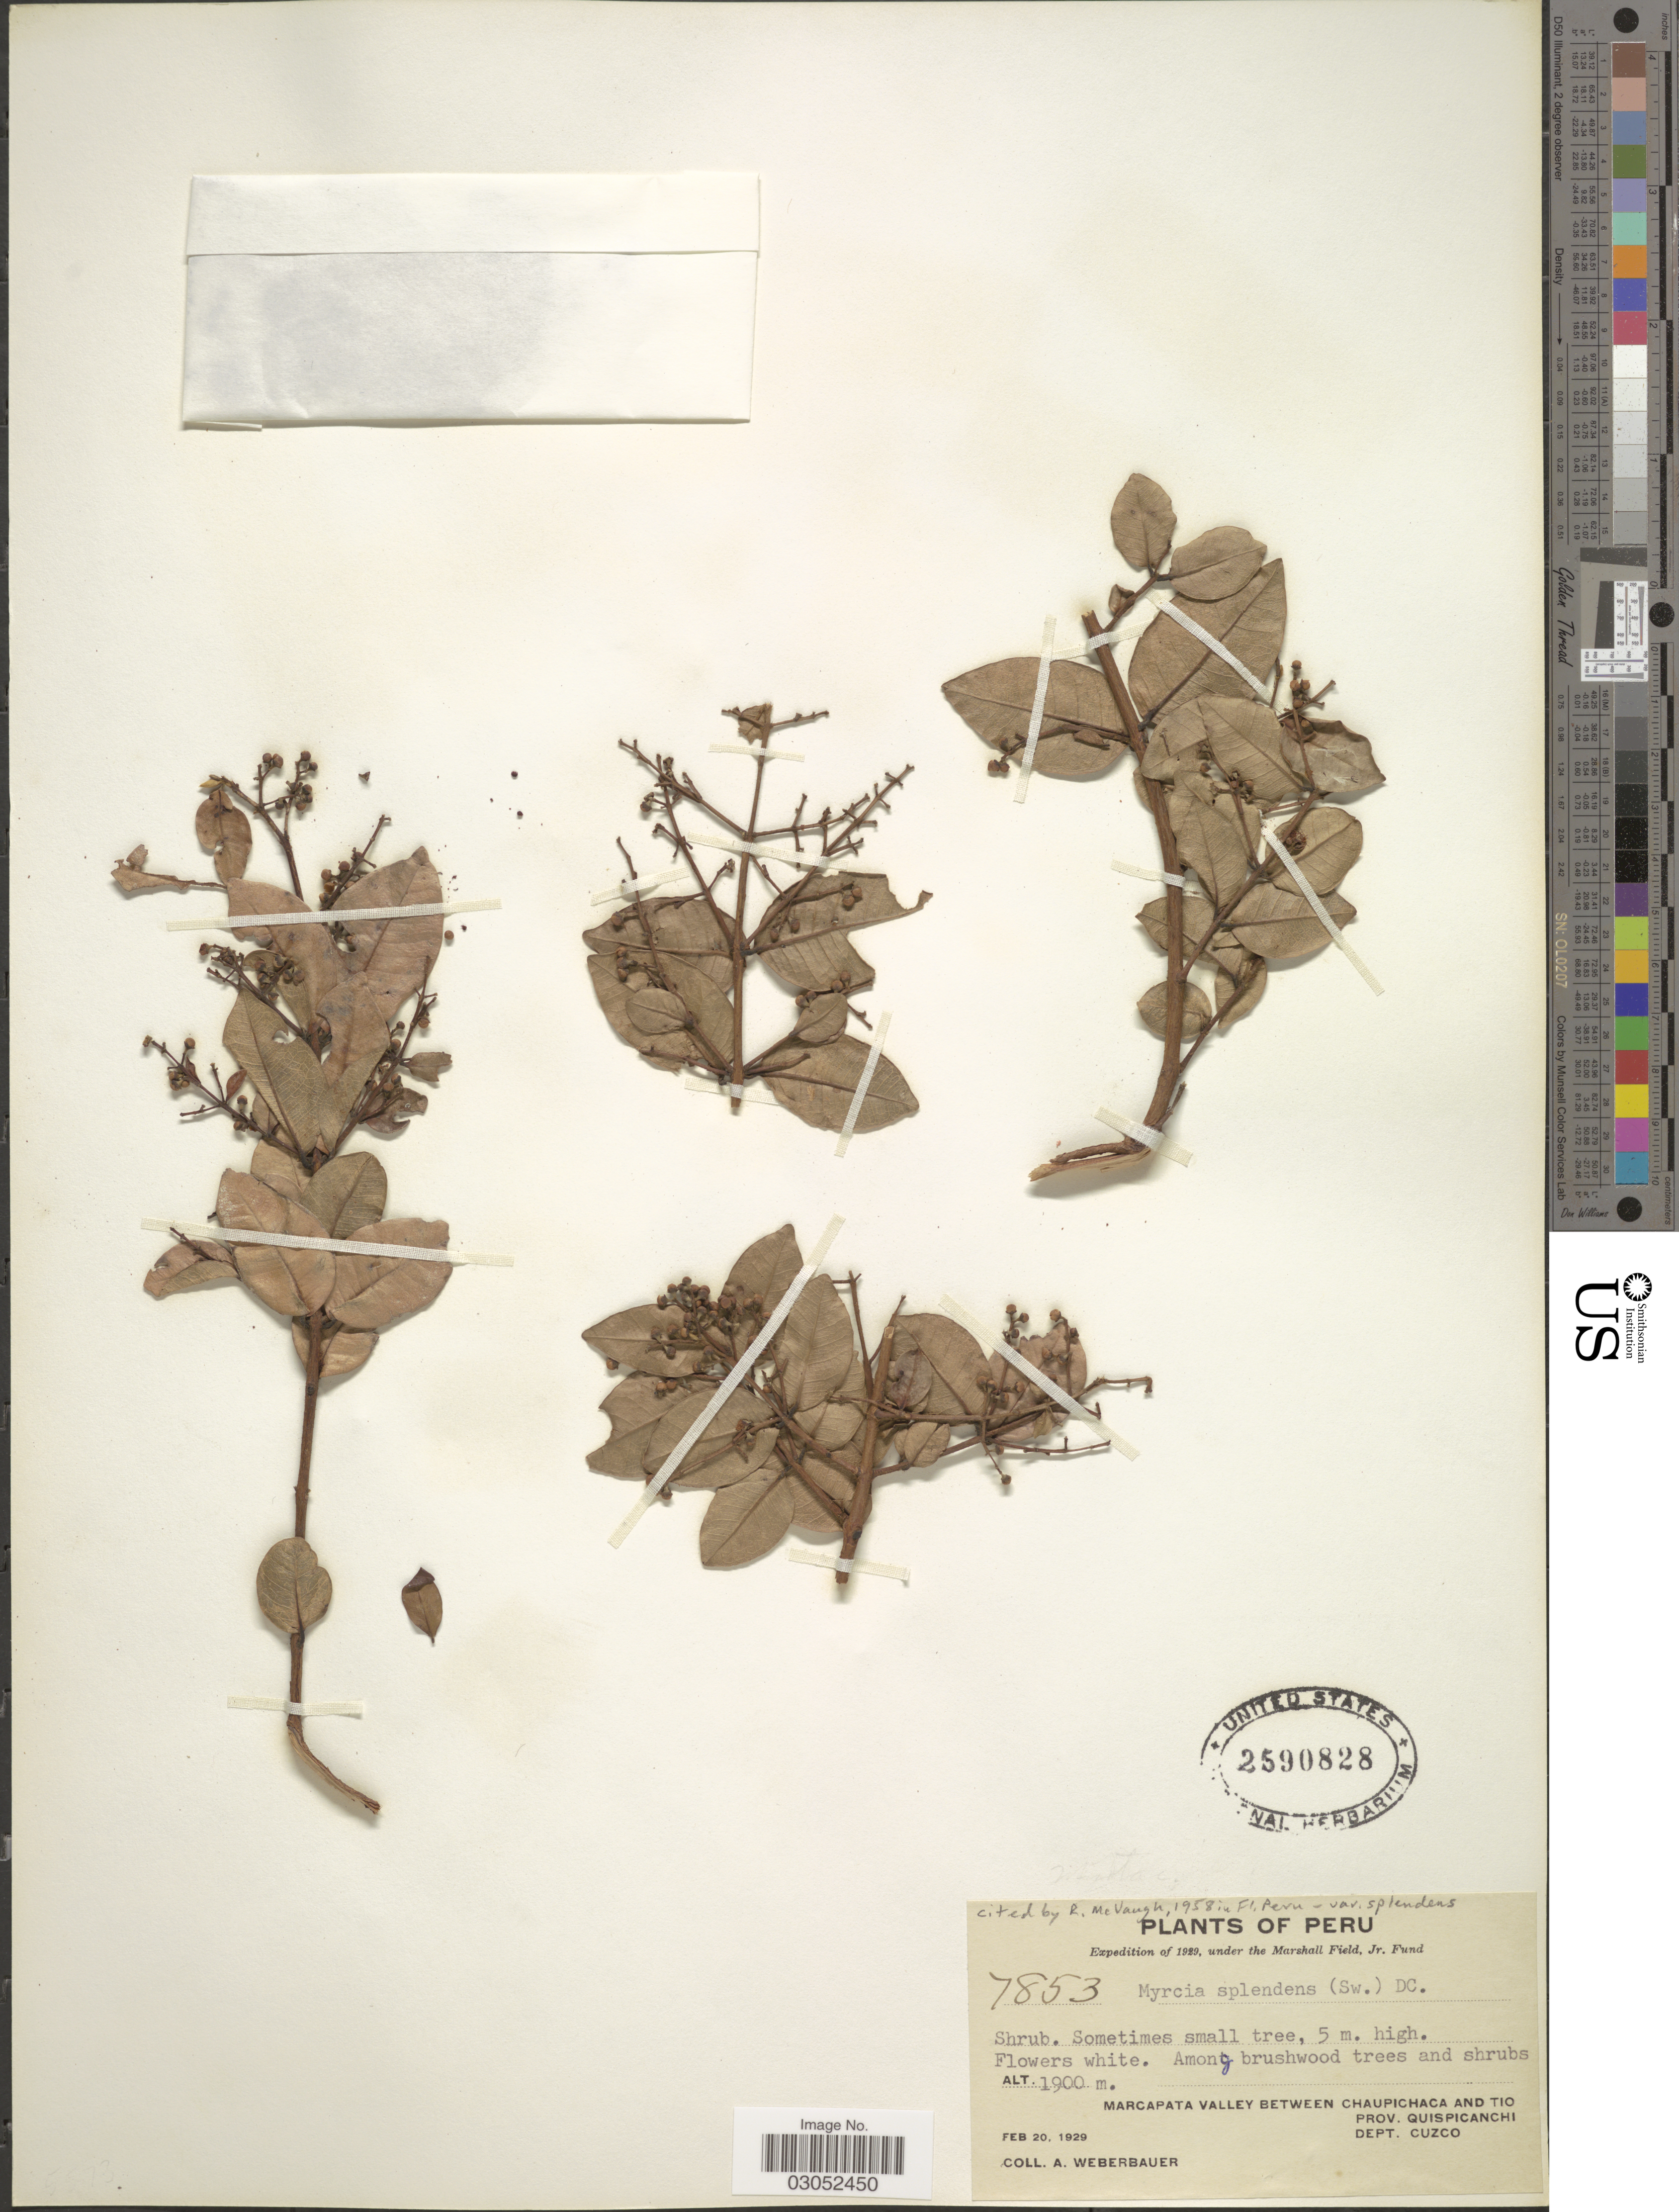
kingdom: Plantae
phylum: Tracheophyta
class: Magnoliopsida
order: Myrtales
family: Myrtaceae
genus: Myrcia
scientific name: Myrcia splendens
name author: (Sw.) DC.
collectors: A. Weberbauer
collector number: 7853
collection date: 1929-02-20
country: Peru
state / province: Cusco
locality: Marcapata Valley between Chaupichaca and Tio. Prov. Quispicanchi. Dept. Cuzco.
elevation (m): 1900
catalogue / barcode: US 2590828